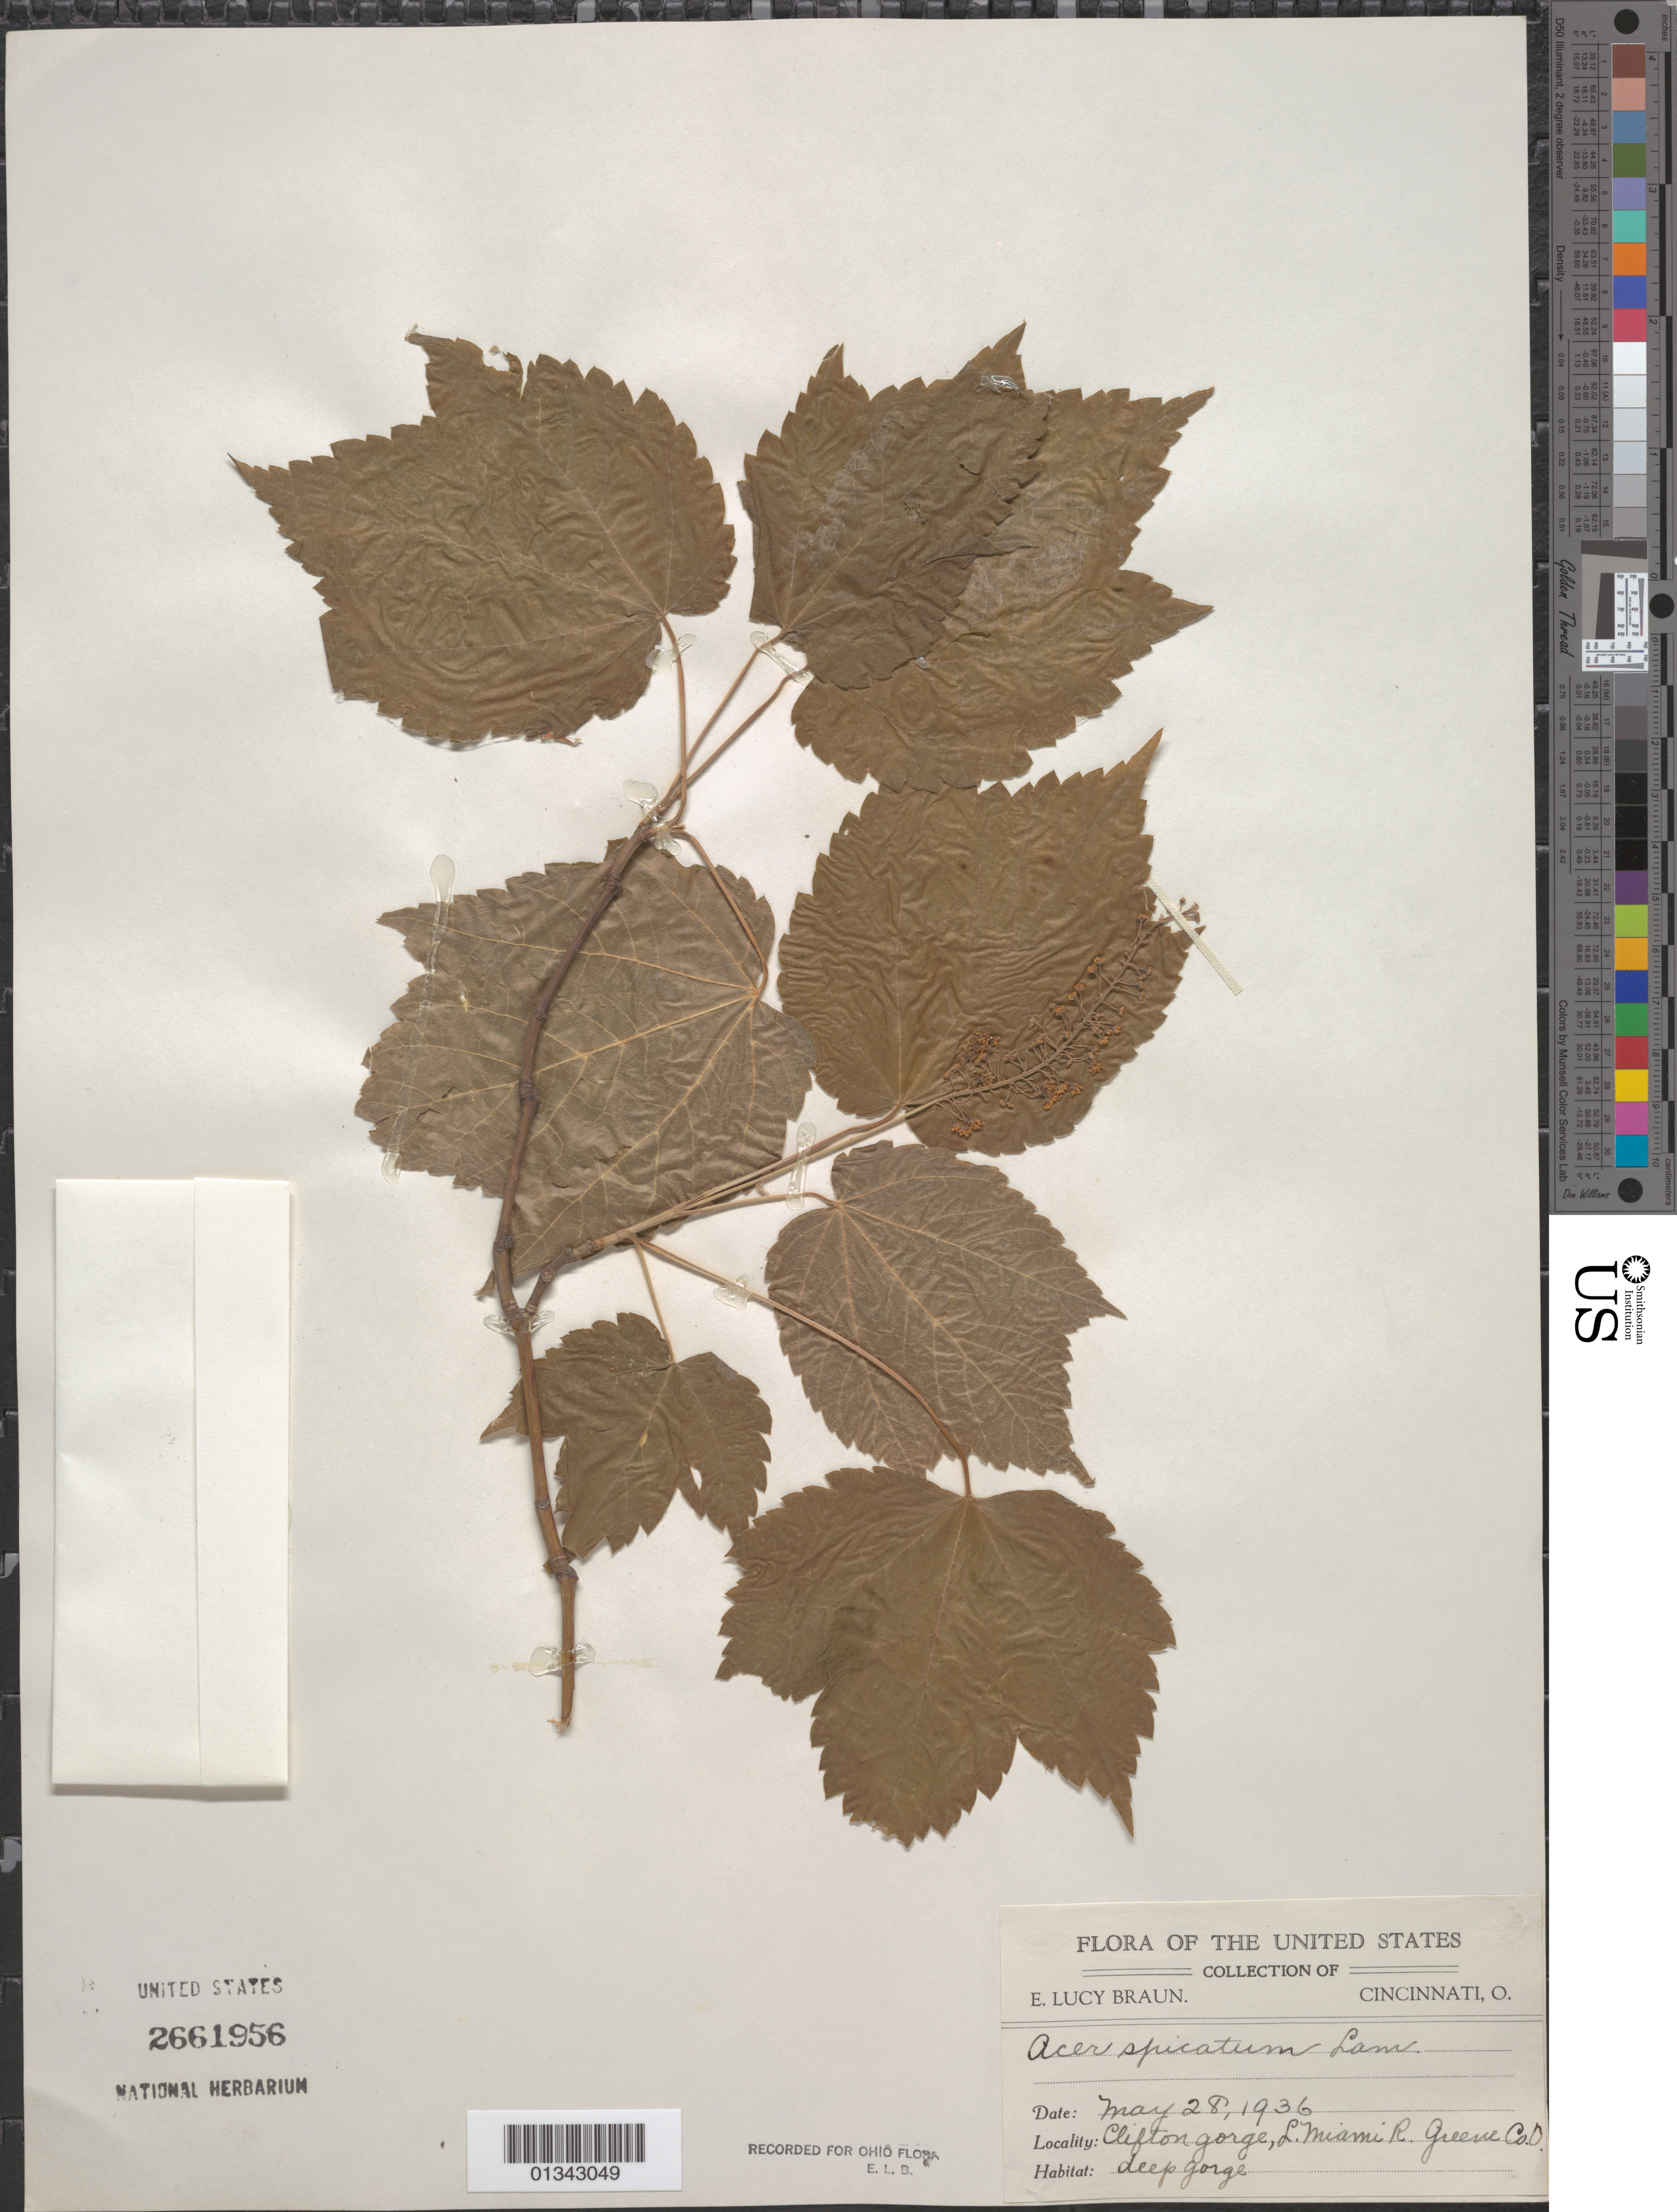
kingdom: Plantae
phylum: Tracheophyta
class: Magnoliopsida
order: Sapindales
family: Sapindaceae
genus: Acer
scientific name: Acer spicatum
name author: Lam.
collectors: E. L. Braun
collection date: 1936-05-28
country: United States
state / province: Ohio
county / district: Greene County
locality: Greene County, Clifton Gorge, L. Miami R.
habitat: Deep gorge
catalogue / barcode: US 2661956